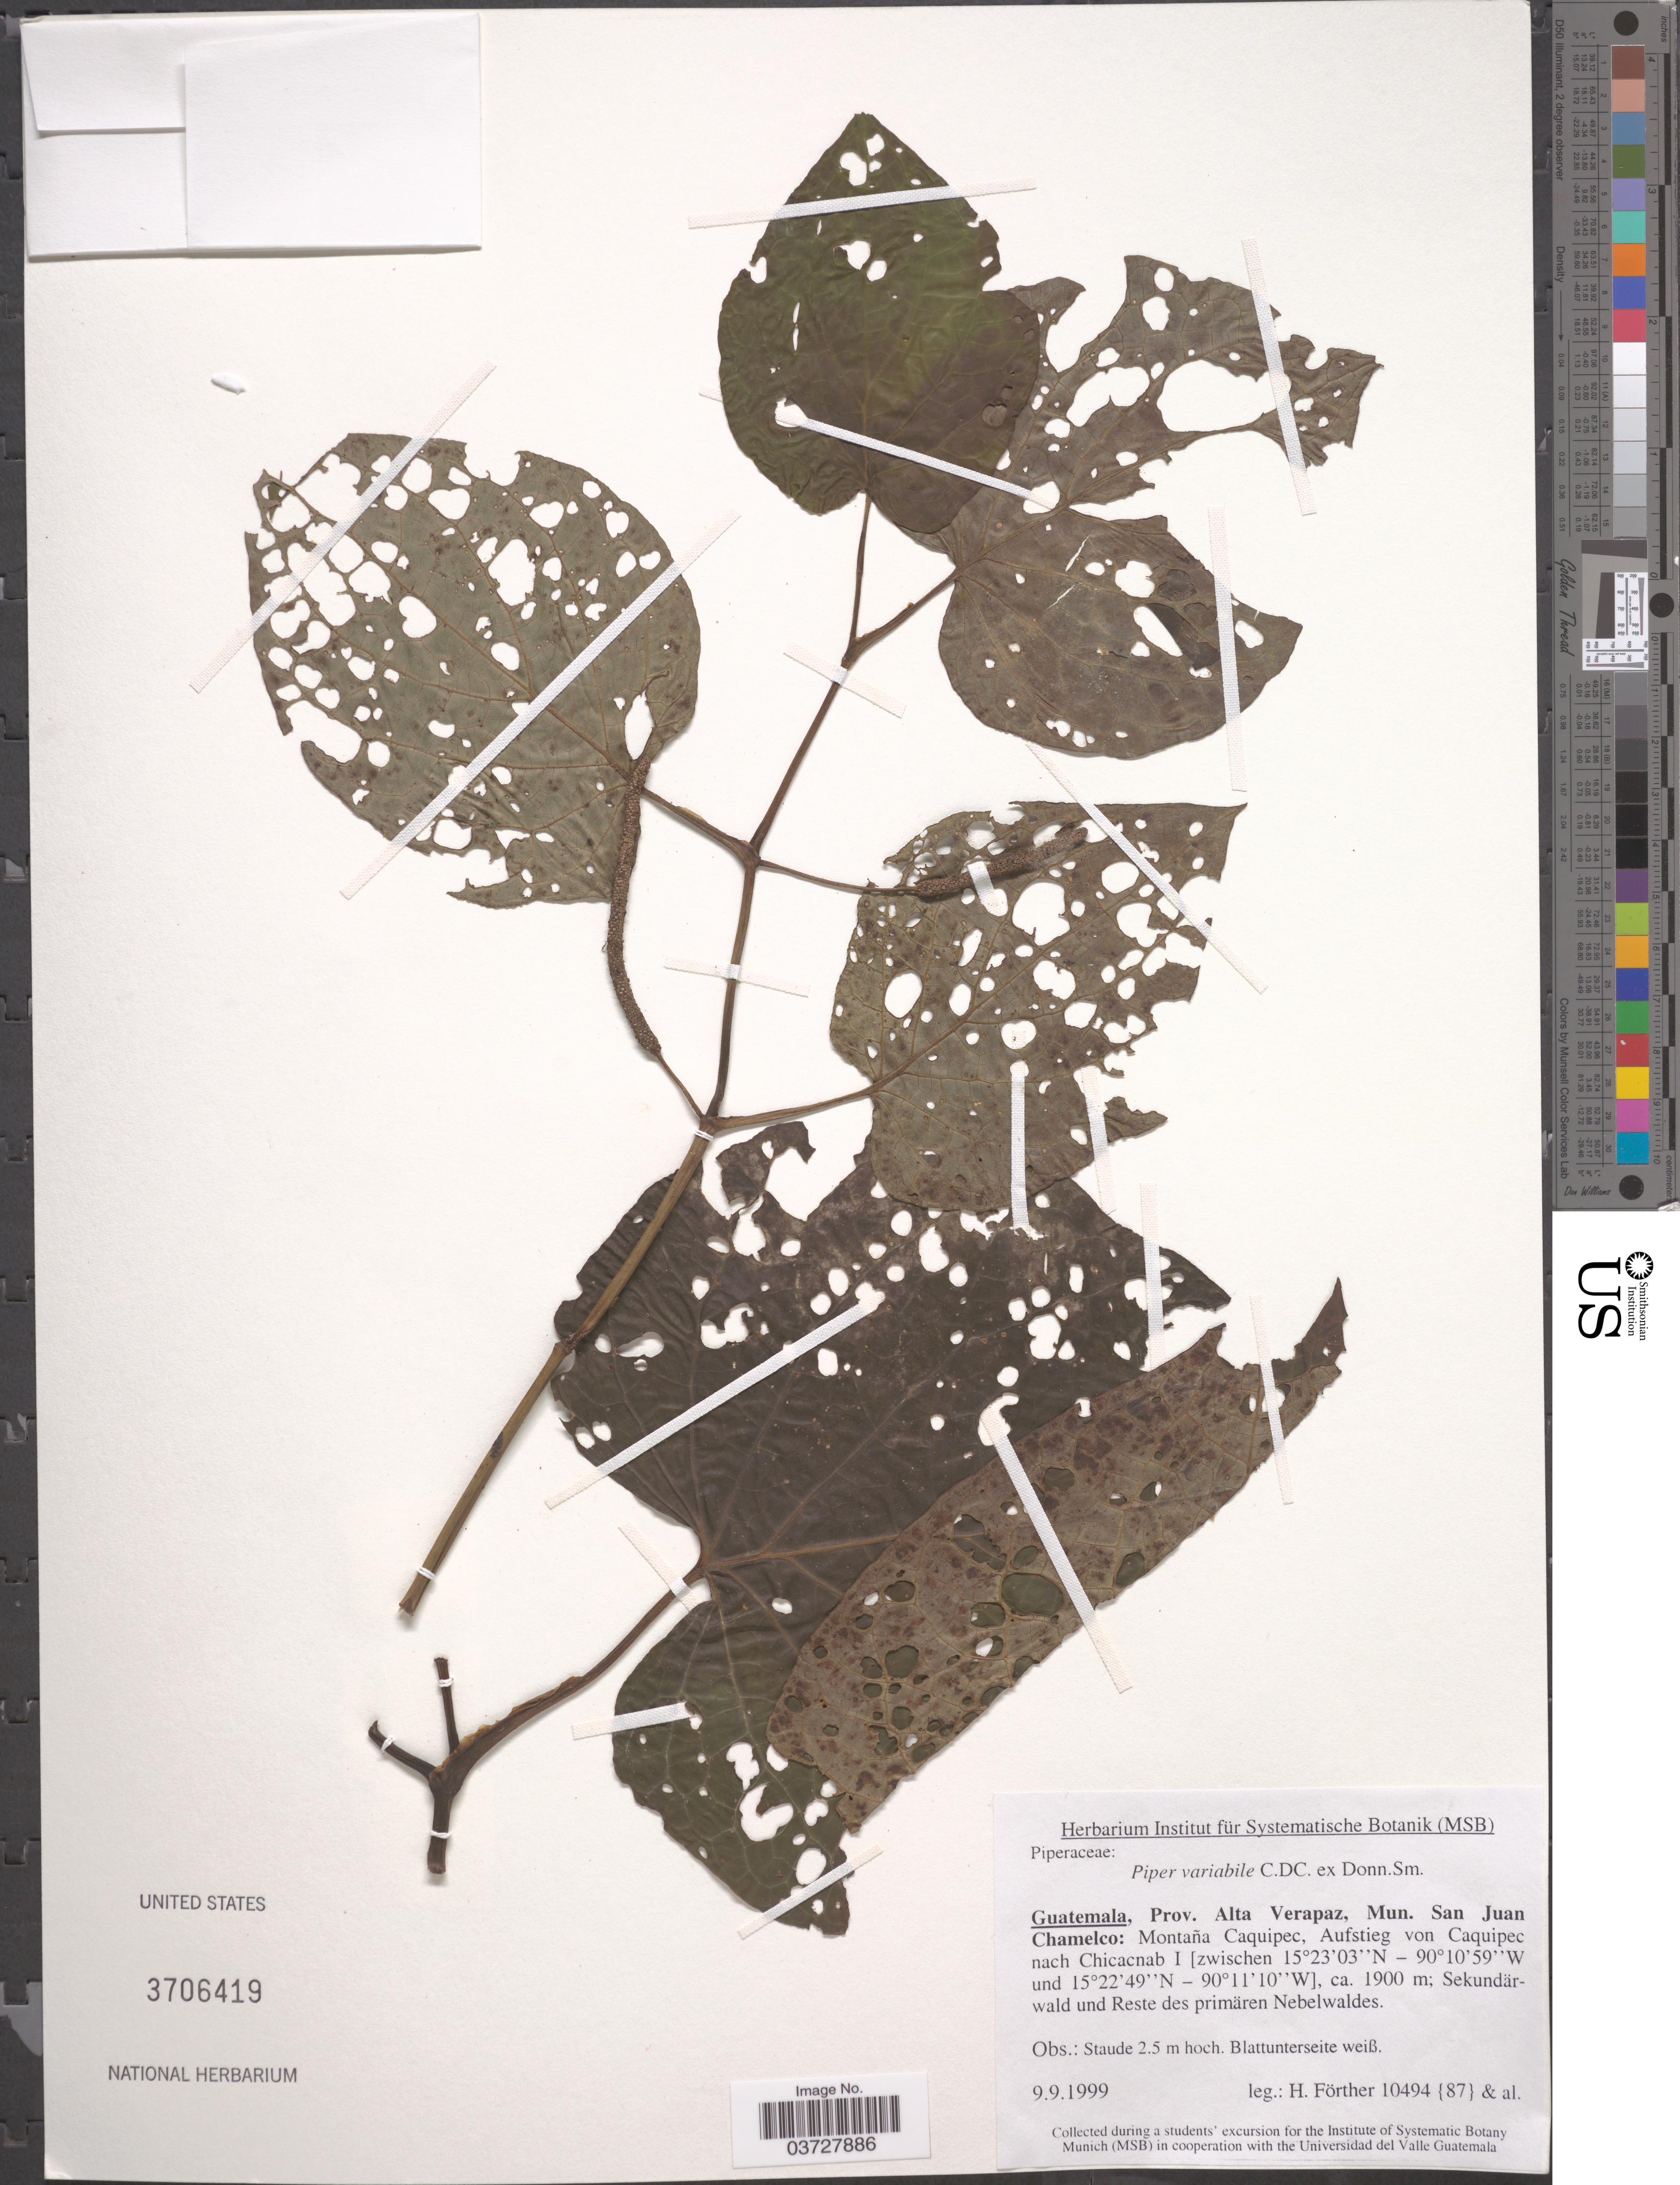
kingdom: Plantae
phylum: Tracheophyta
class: Magnoliopsida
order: Piperales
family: Piperaceae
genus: Piper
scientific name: Piper variabile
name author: C. DC.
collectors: H. Förther & et al.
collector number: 10494{87}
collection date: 1999-09-09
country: Guatemala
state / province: Alta Verapaz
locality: Mun. San Juan Chamelco: Montaña Caquipec, Aufstieg von Caquipec nach Chicacnab.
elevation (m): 1900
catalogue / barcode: US 3706419